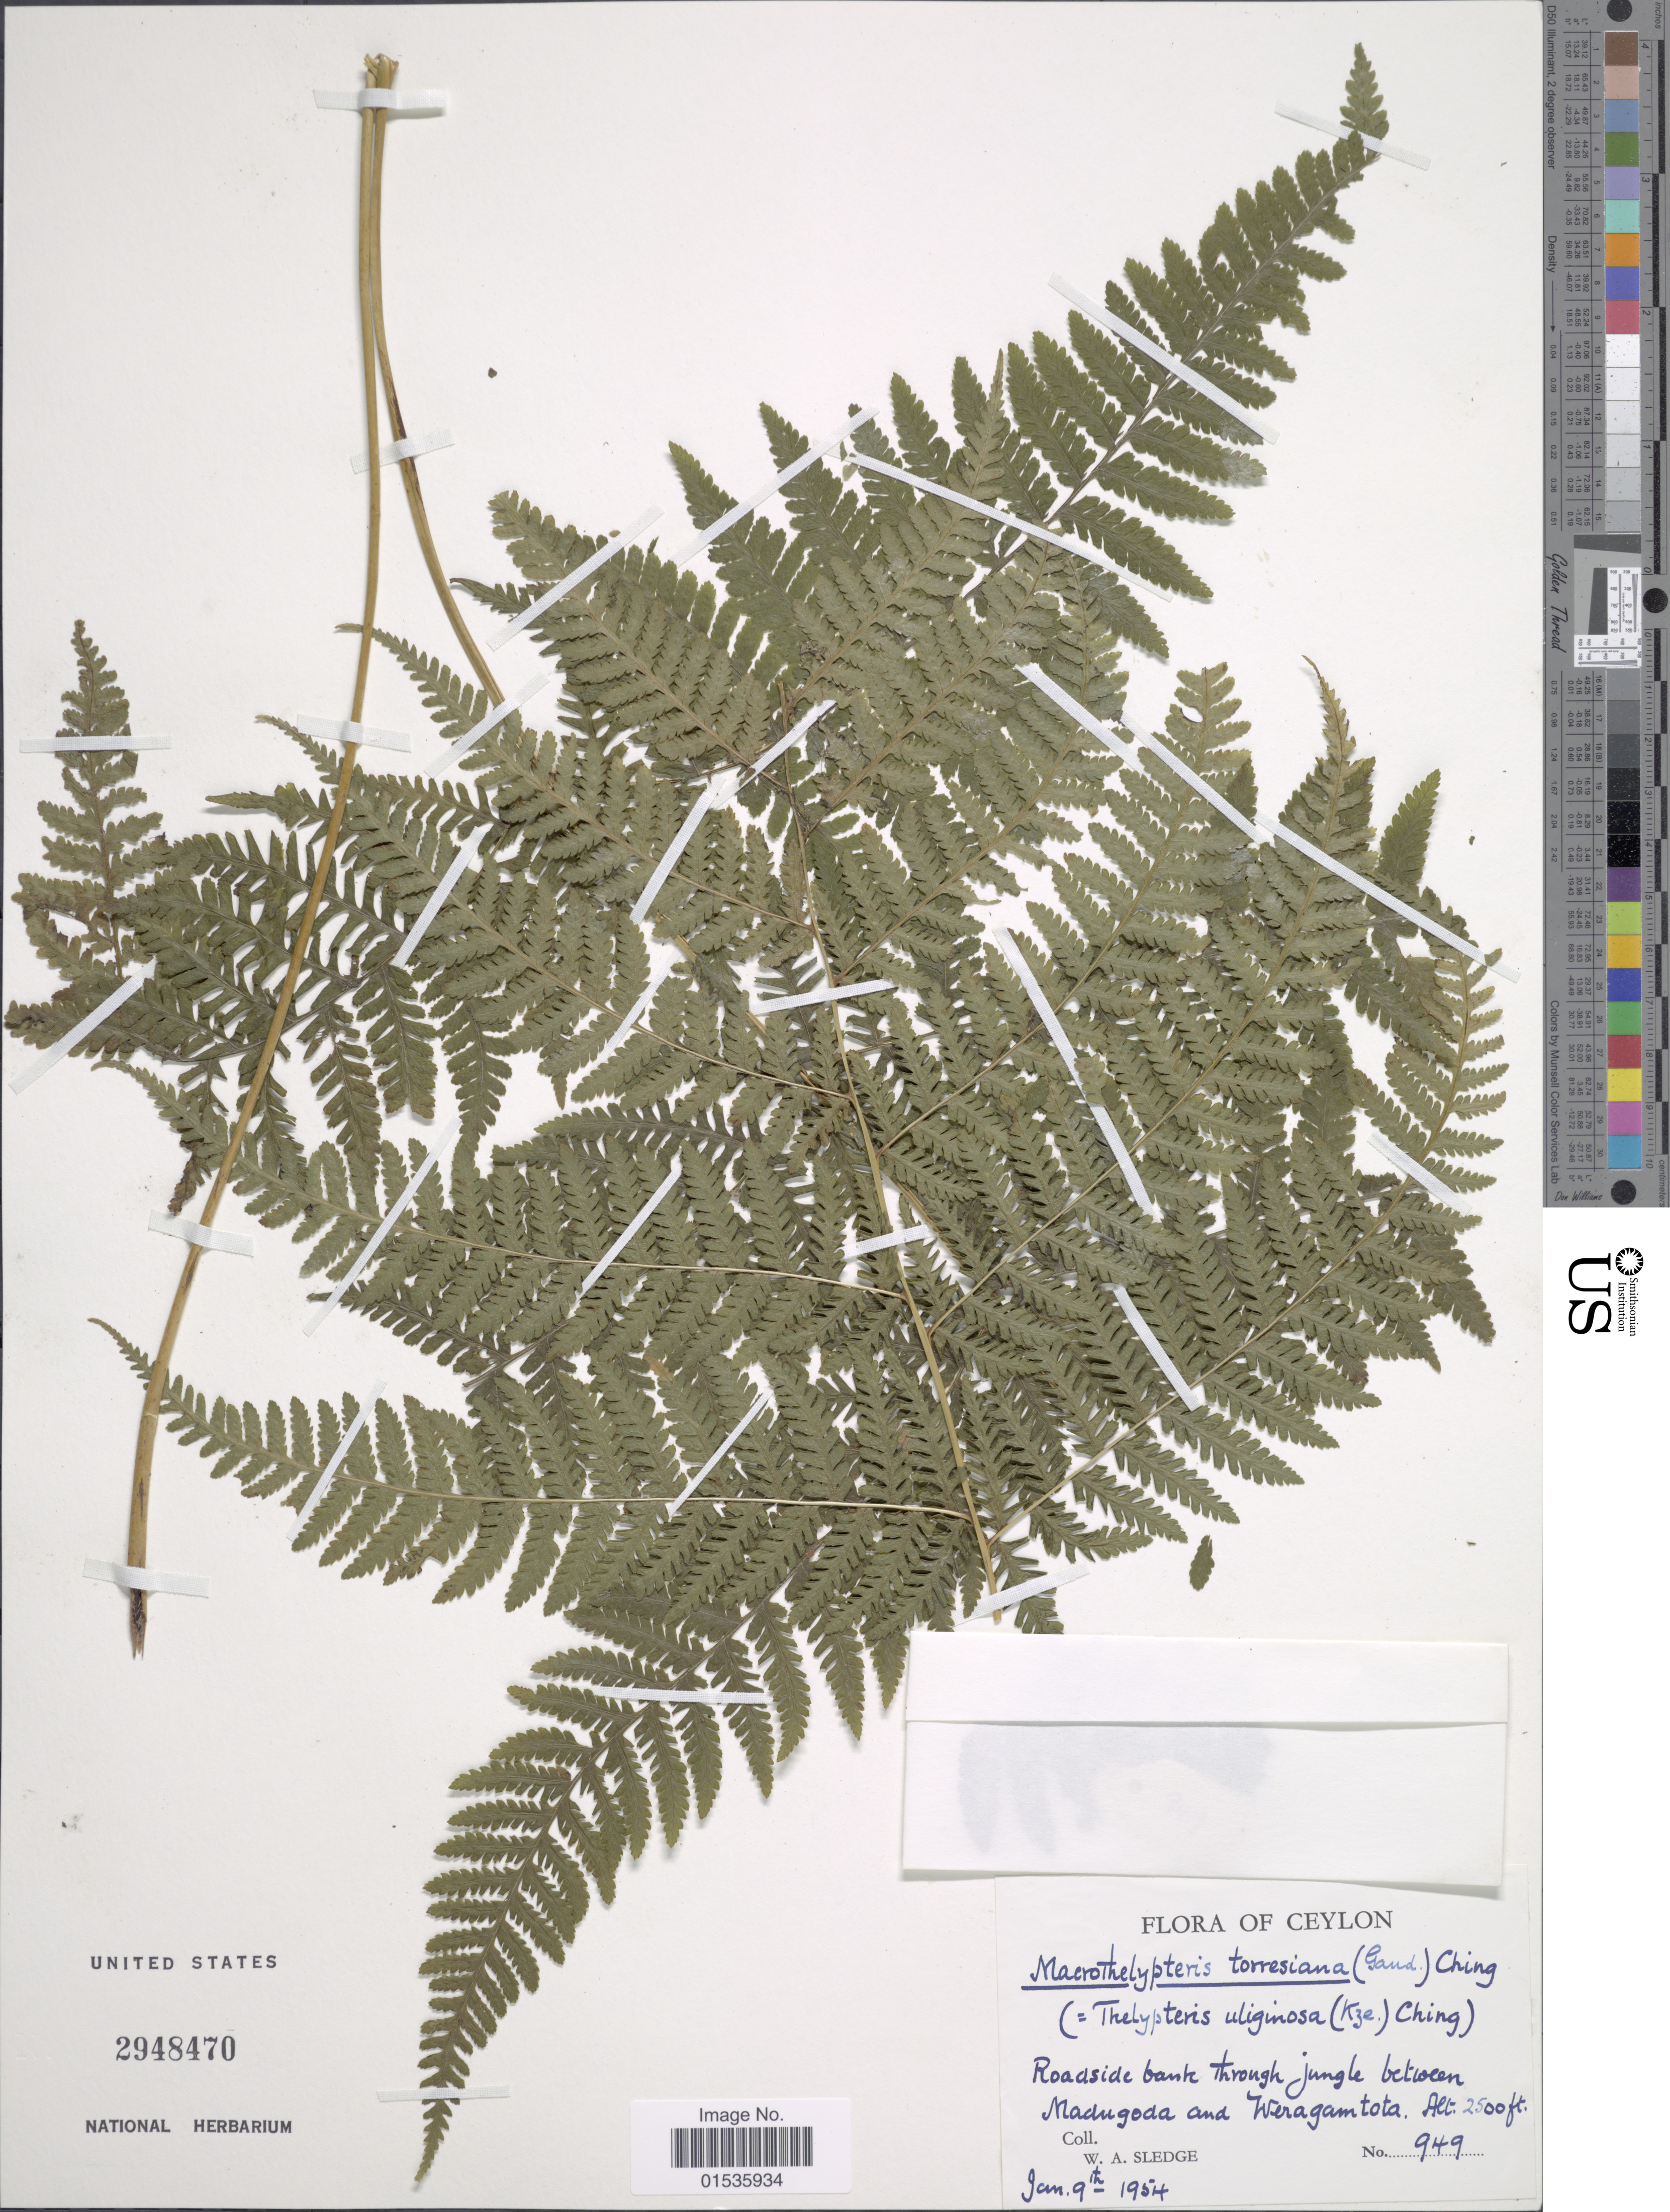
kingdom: Plantae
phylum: Tracheophyta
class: Polypodiopsida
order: Polypodiales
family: Thelypteridaceae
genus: Macrothelypteris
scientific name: Macrothelypteris torresiana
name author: (Gaudich.) Ching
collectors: W. A. Sledge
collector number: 949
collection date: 1954-01-09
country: Sri Lanka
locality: Ceylon, Roadsie bank through jungle between Madugoda and Weragamota. [interpreted]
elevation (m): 762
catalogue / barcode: US 2948470